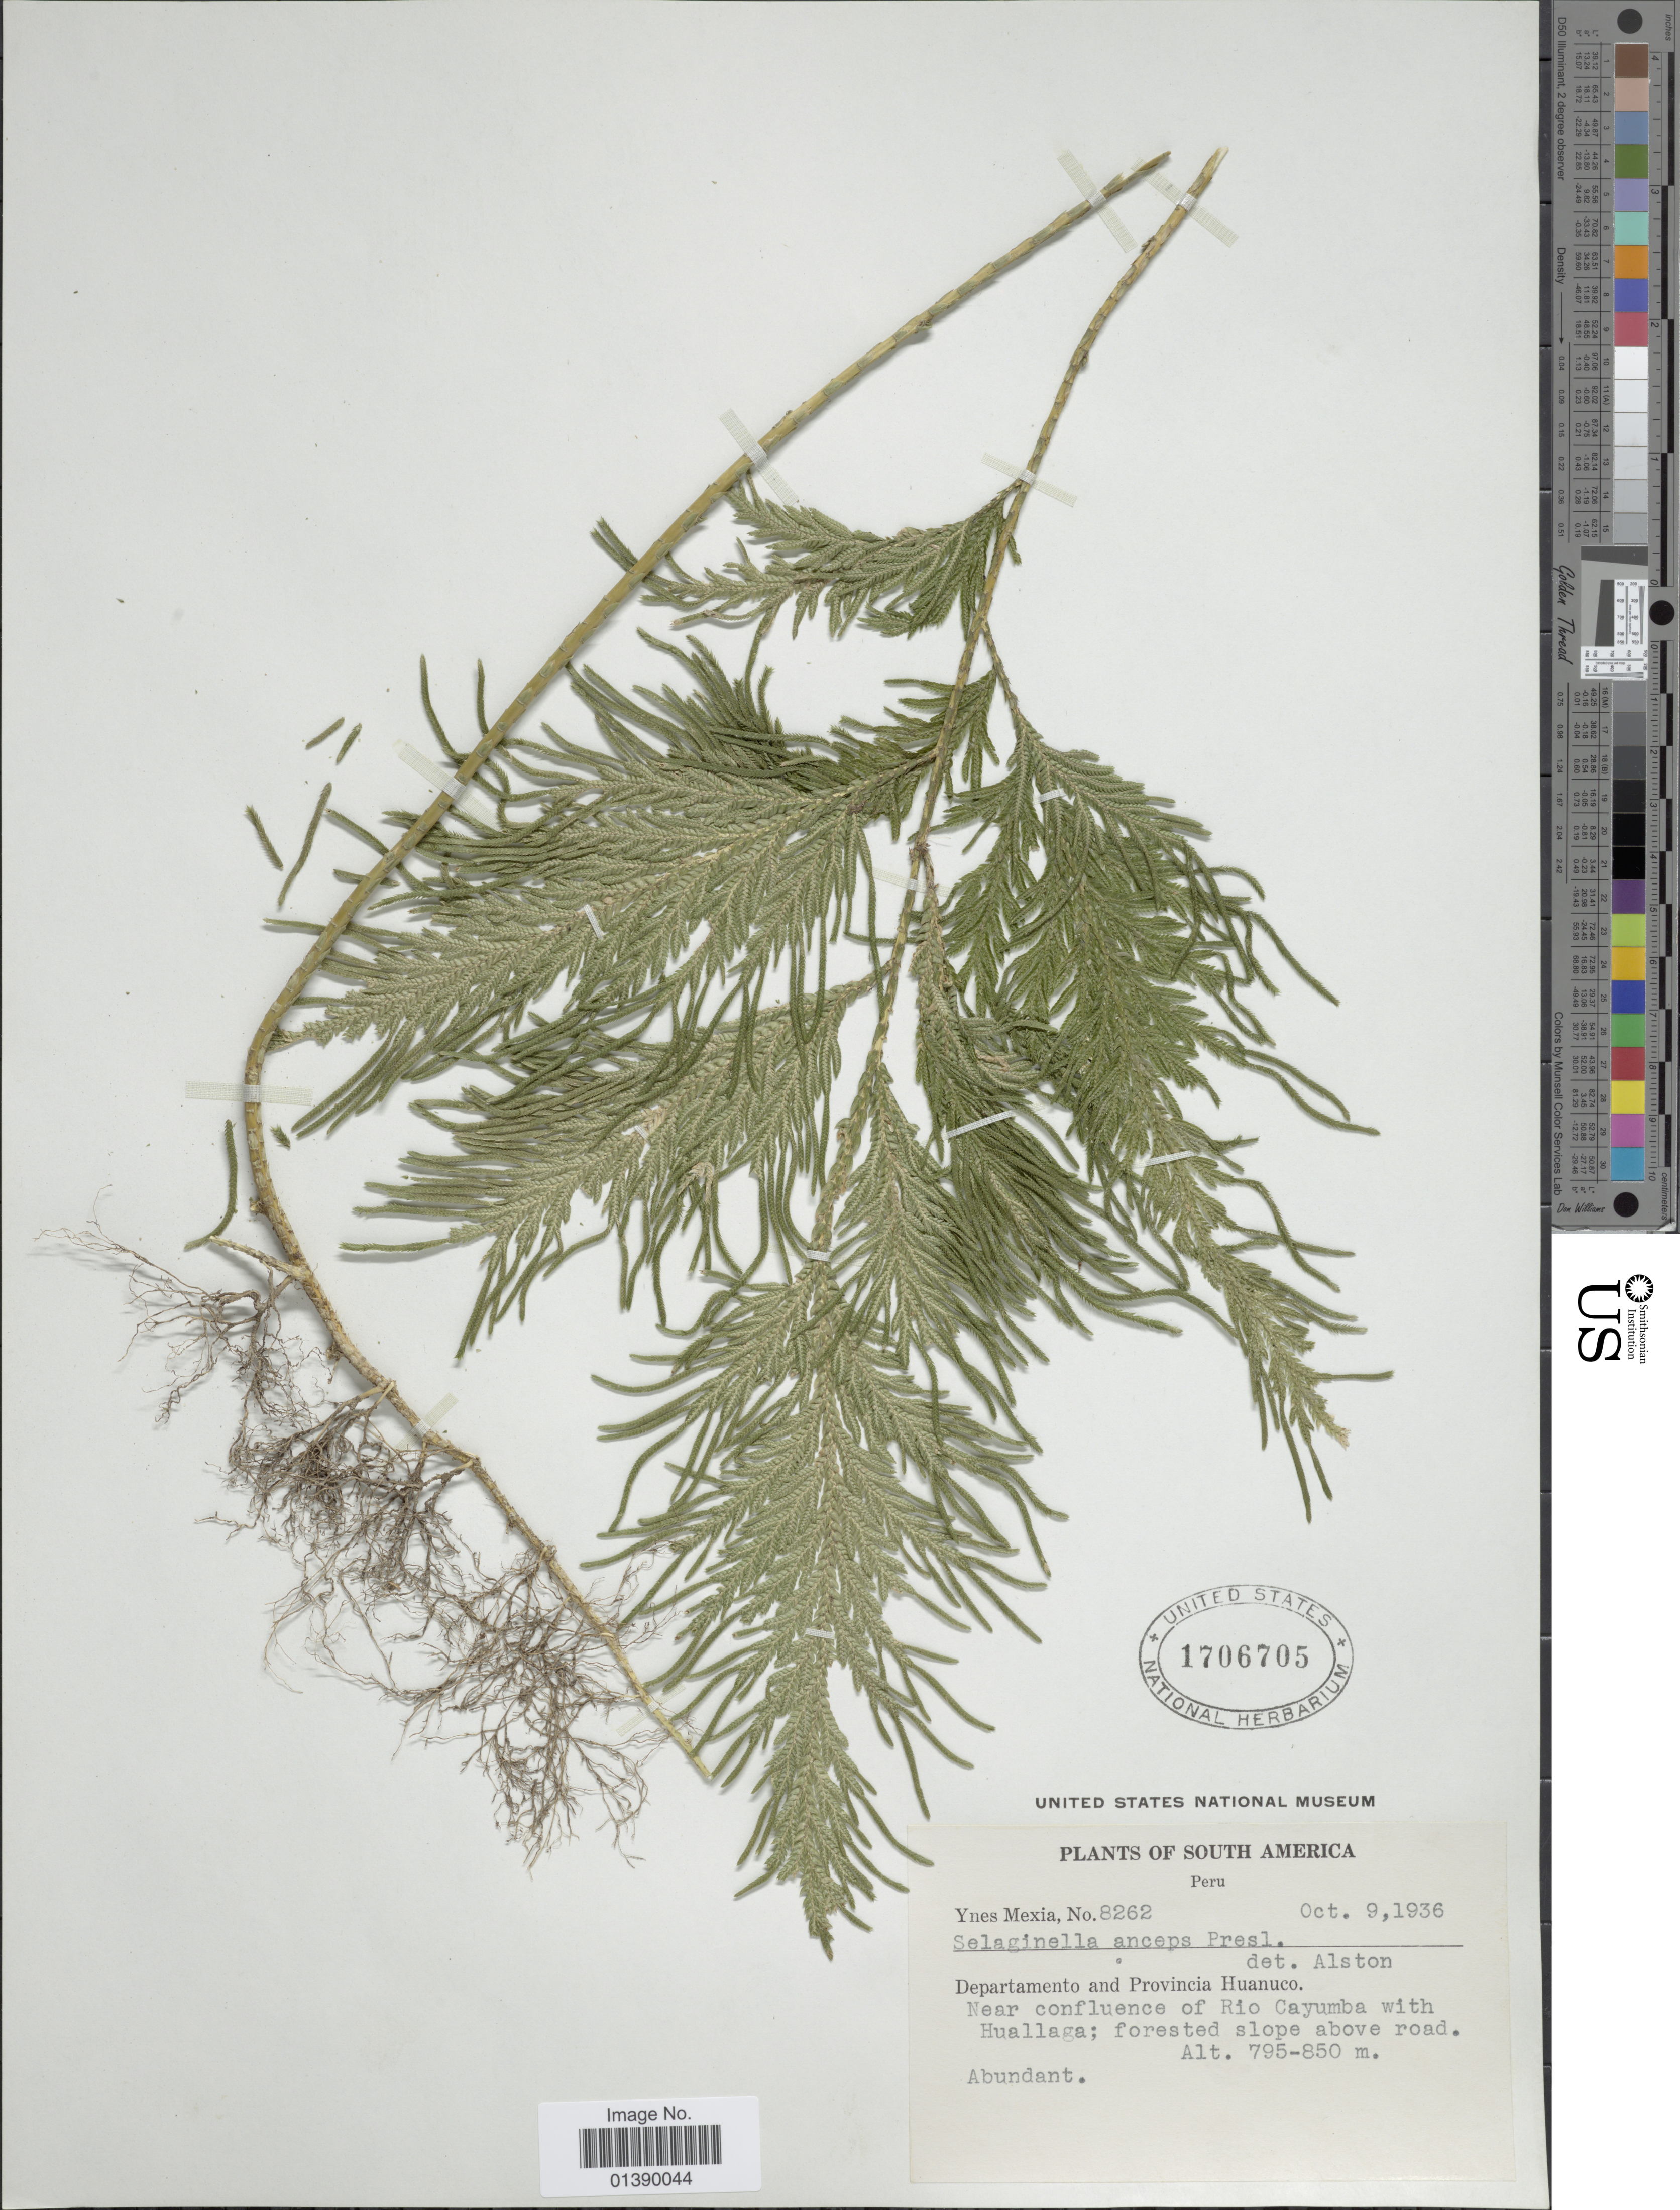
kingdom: Plantae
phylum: Tracheophyta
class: Lycopodiopsida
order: Selaginellales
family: Selaginellaceae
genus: Selaginella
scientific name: Selaginella anceps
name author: (C. Presl)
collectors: Y. Mexia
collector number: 8262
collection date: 1936-10-09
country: Peru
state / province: Huánuco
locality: South america, Near confluence of Rio Cayumba with Huallaga; forested slope above road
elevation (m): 795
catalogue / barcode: US 1706705